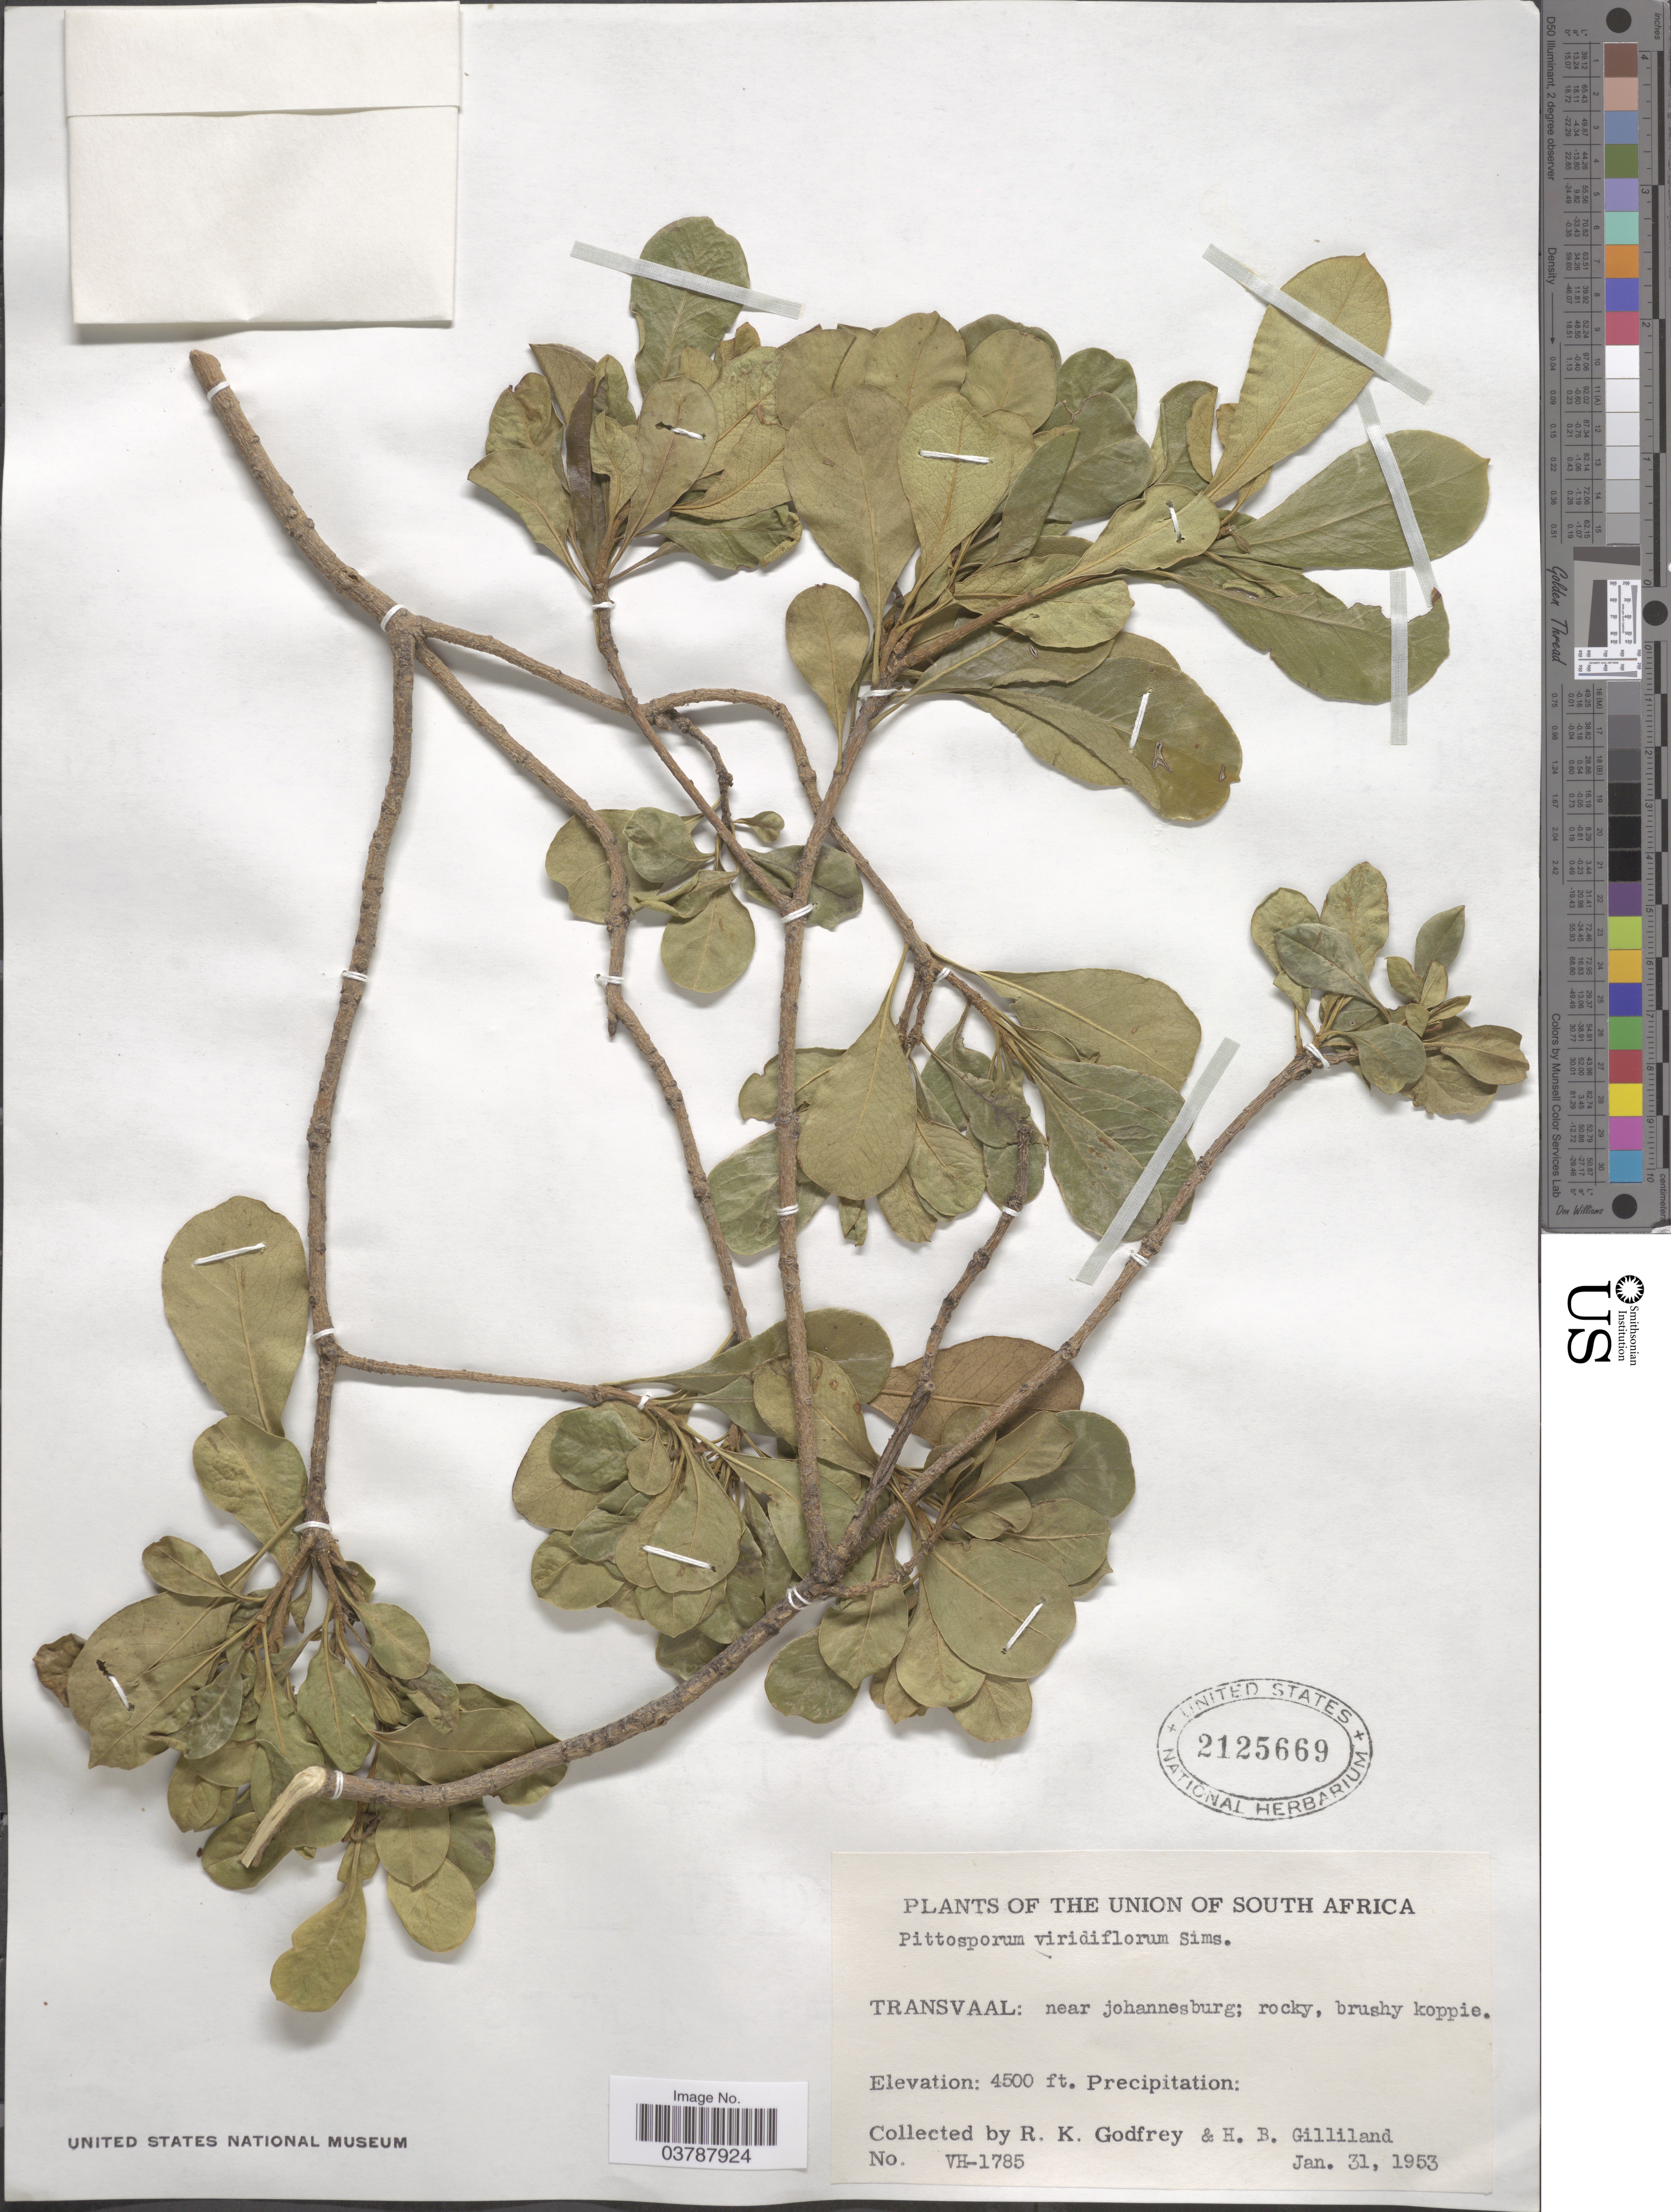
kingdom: Plantae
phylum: Tracheophyta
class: Magnoliopsida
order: Apiales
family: Pittosporaceae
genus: Pittosporum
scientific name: Pittosporum viridiflorum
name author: Sims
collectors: R. K. Godfrey & H. Gilliland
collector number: VH-1785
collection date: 1953-01-31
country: South Africa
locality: The Union of South Africa. Transvaal: near johannesburg.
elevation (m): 1372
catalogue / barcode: US 2125669